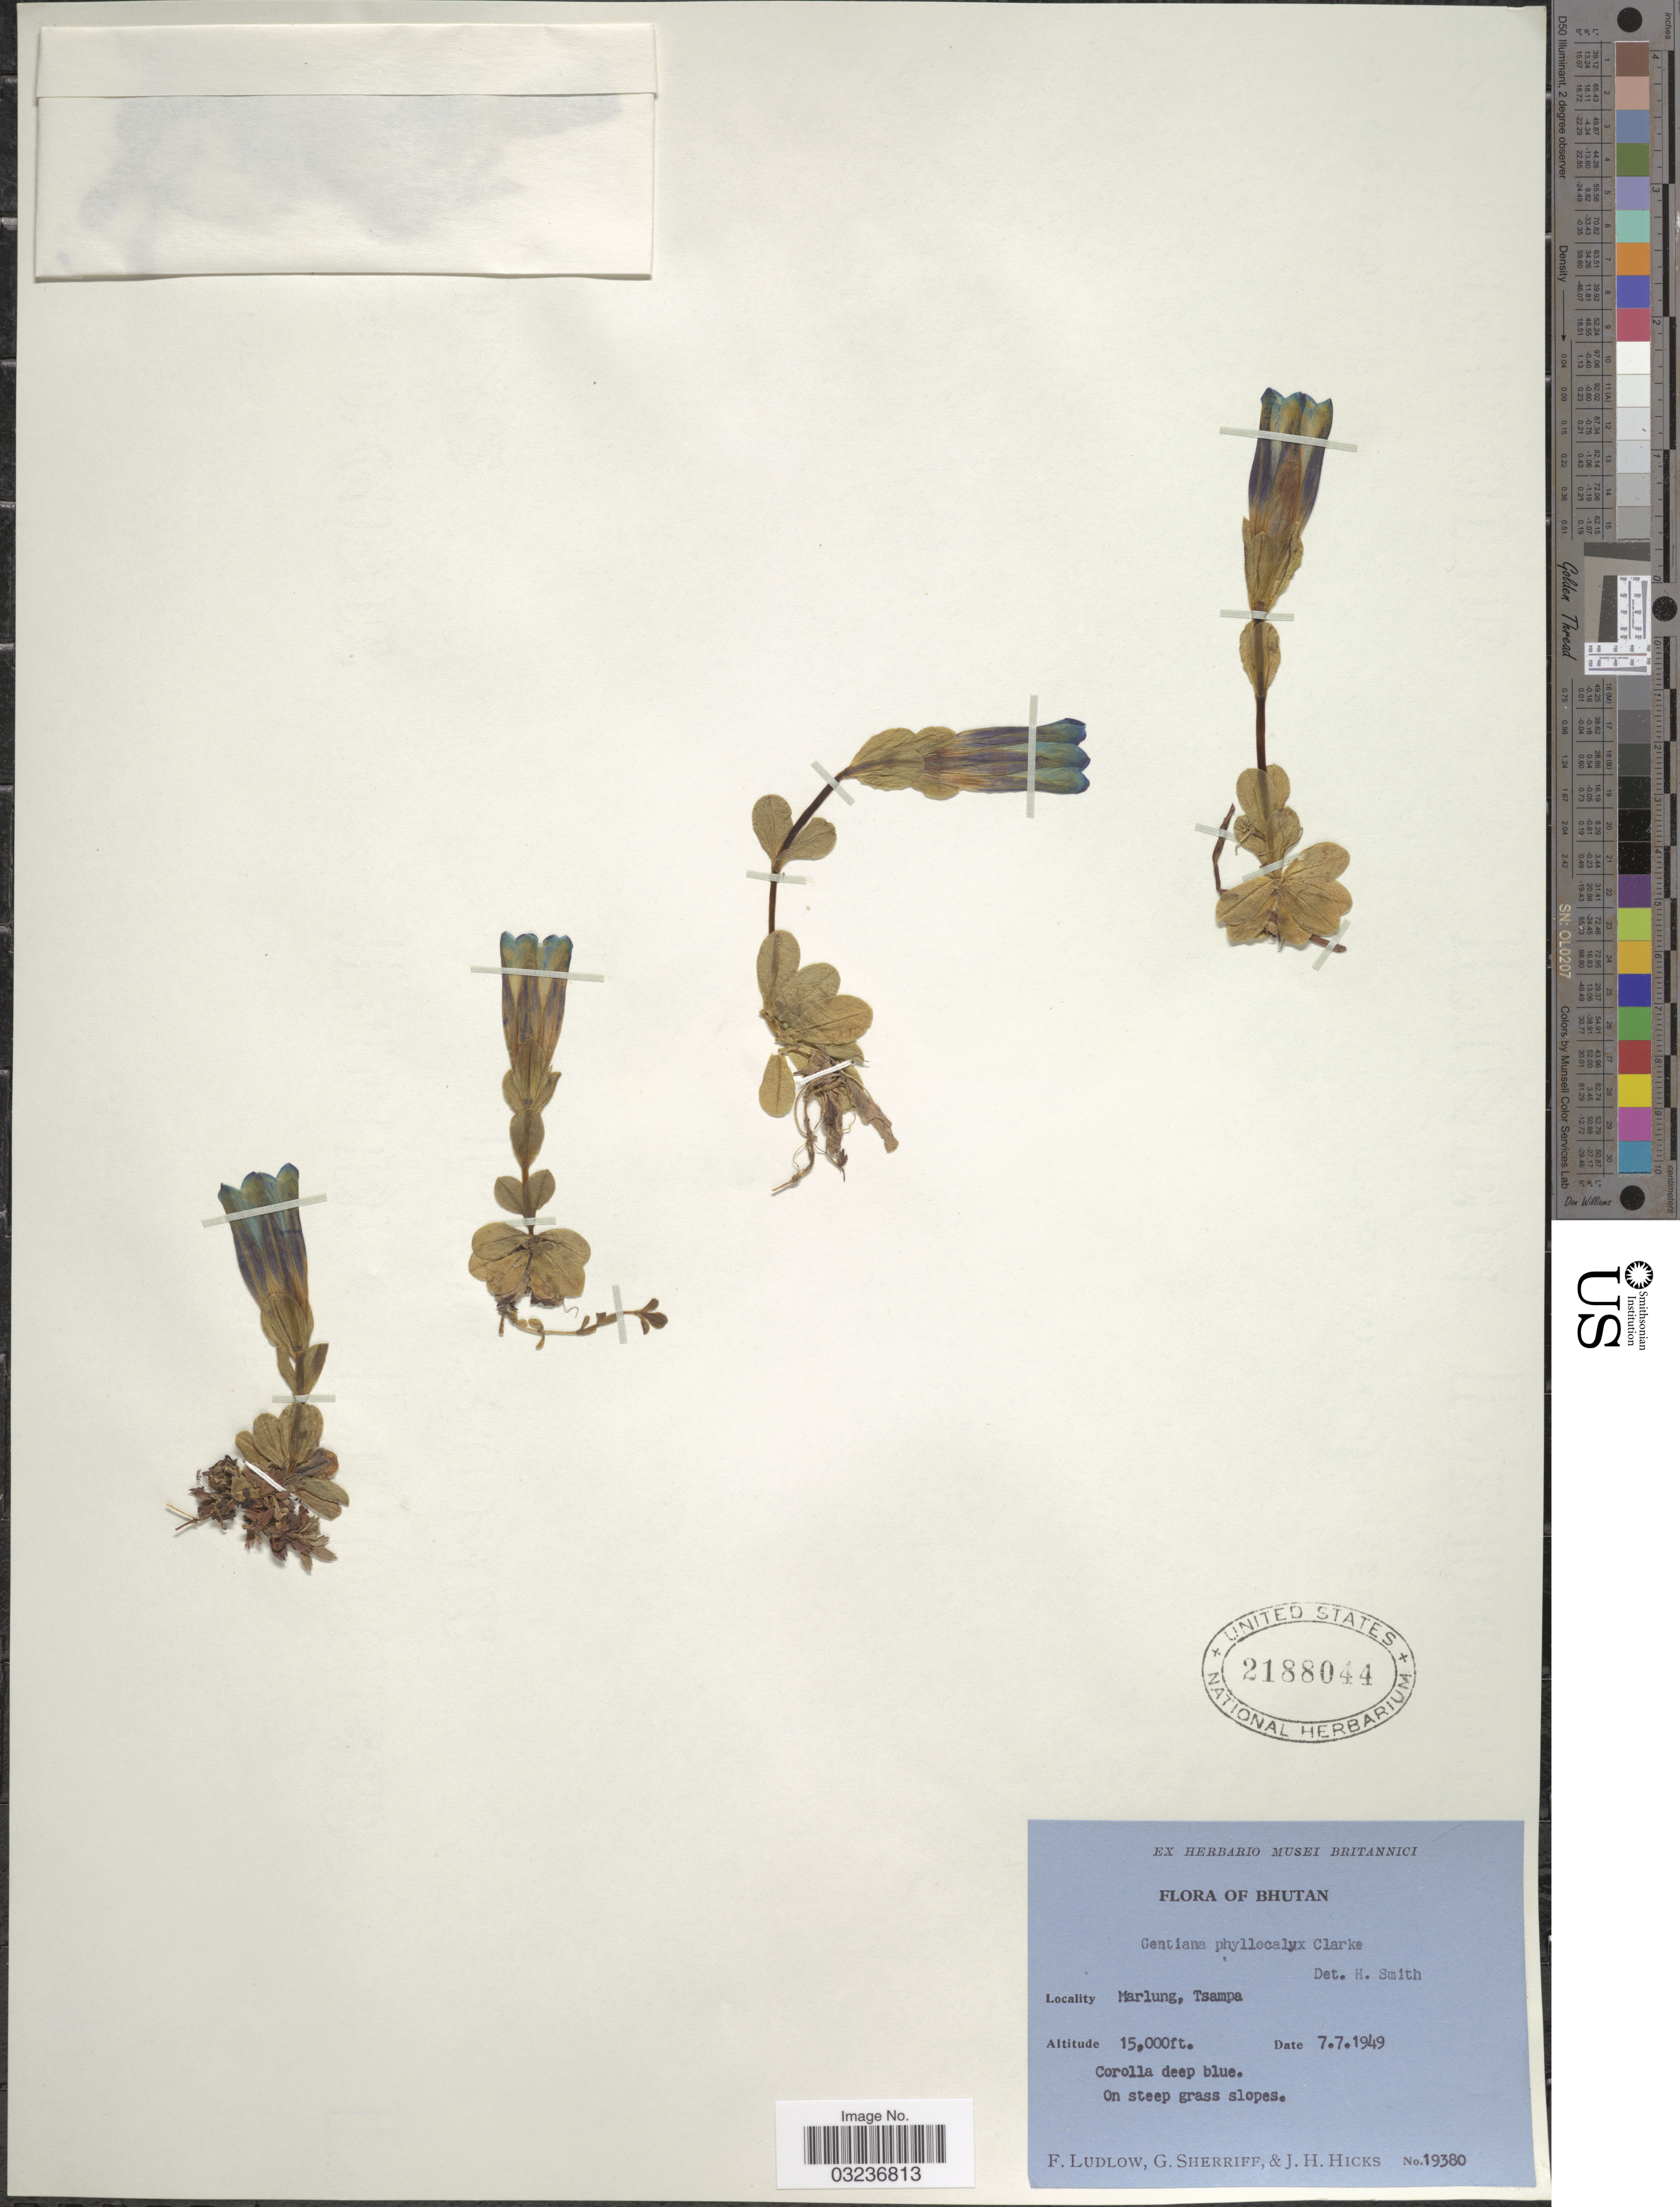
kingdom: Plantae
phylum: Tracheophyta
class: Magnoliopsida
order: Gentianales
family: Gentianaceae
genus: Gentiana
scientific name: Gentiana phyllocalyx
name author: C.B. Clarke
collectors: F. Ludlow, G. Sherriff & J. H. Hicks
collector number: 19380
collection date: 1949-07-07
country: Bhutan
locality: Marlung, Tsampa.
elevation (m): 4572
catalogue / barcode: US 2188044